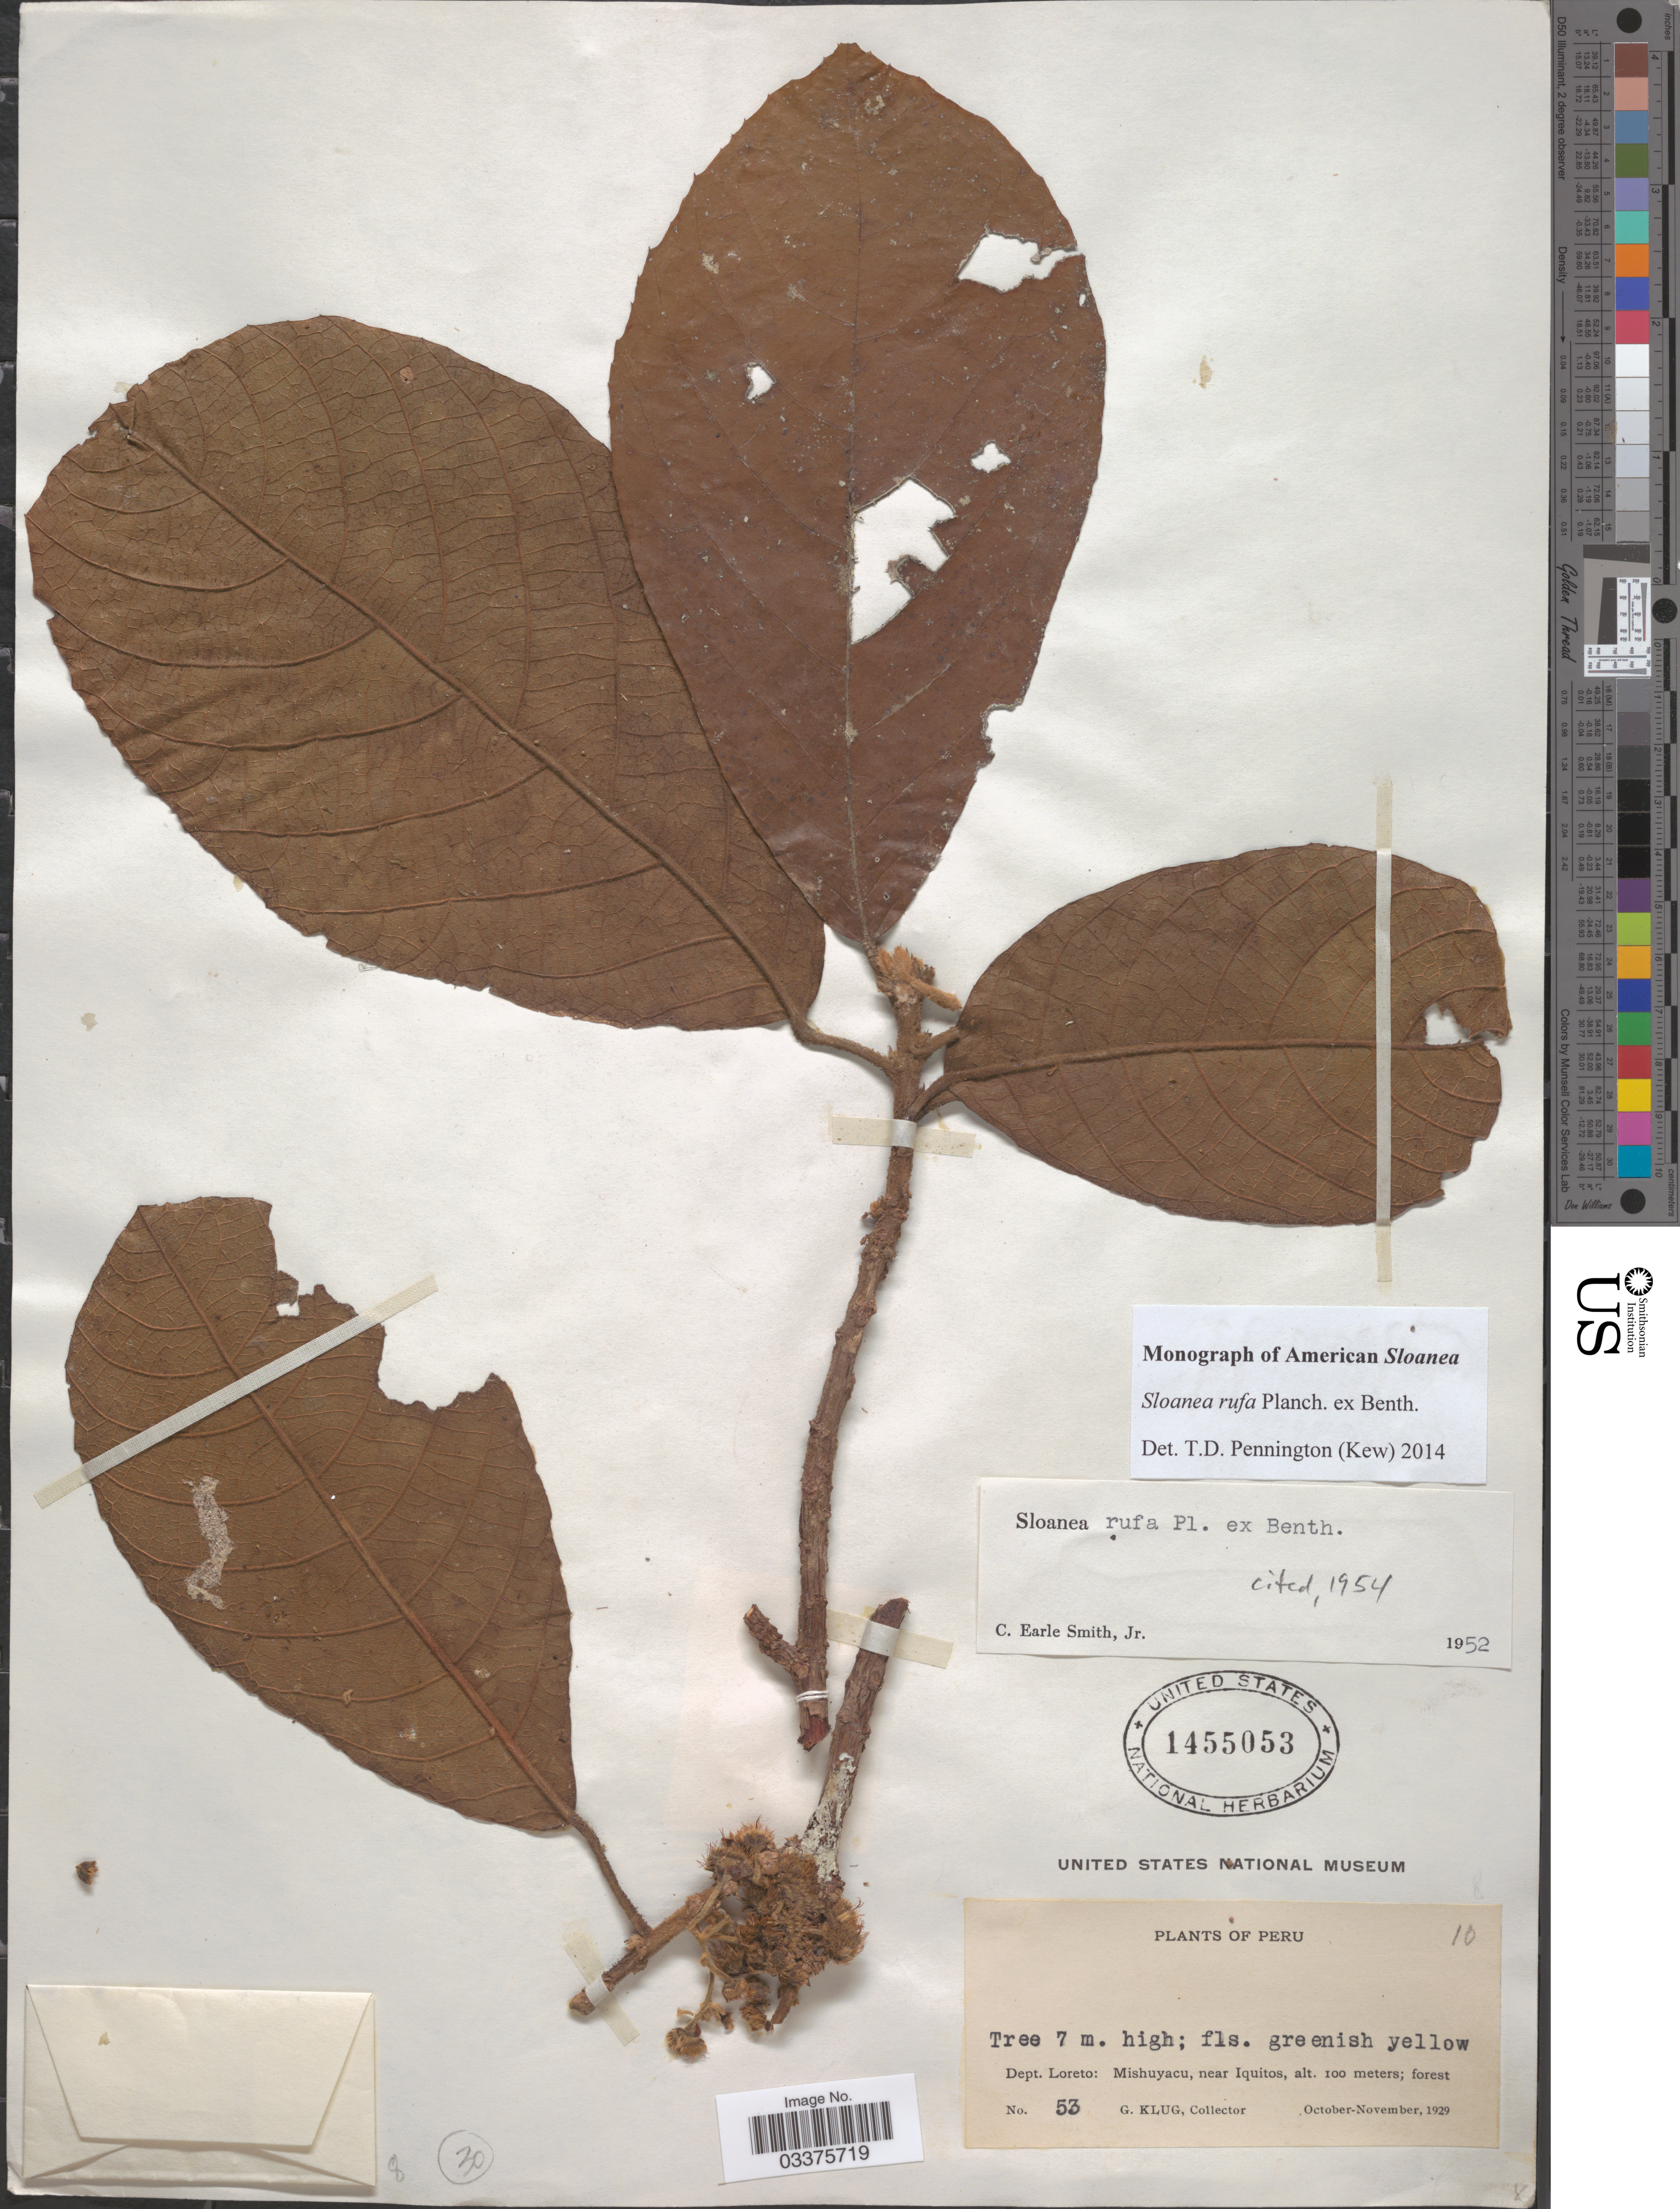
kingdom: Plantae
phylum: Tracheophyta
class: Magnoliopsida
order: Oxalidales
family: Elaeocarpaceae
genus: Sloanea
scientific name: Sloanea rufa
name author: Planch. ex Benth.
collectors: G. Klug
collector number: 53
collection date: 1929-10/1929-11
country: Peru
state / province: Loreto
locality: Dept. Loreto: Mishuyacu, near Iquitos.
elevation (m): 100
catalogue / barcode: US 1455053